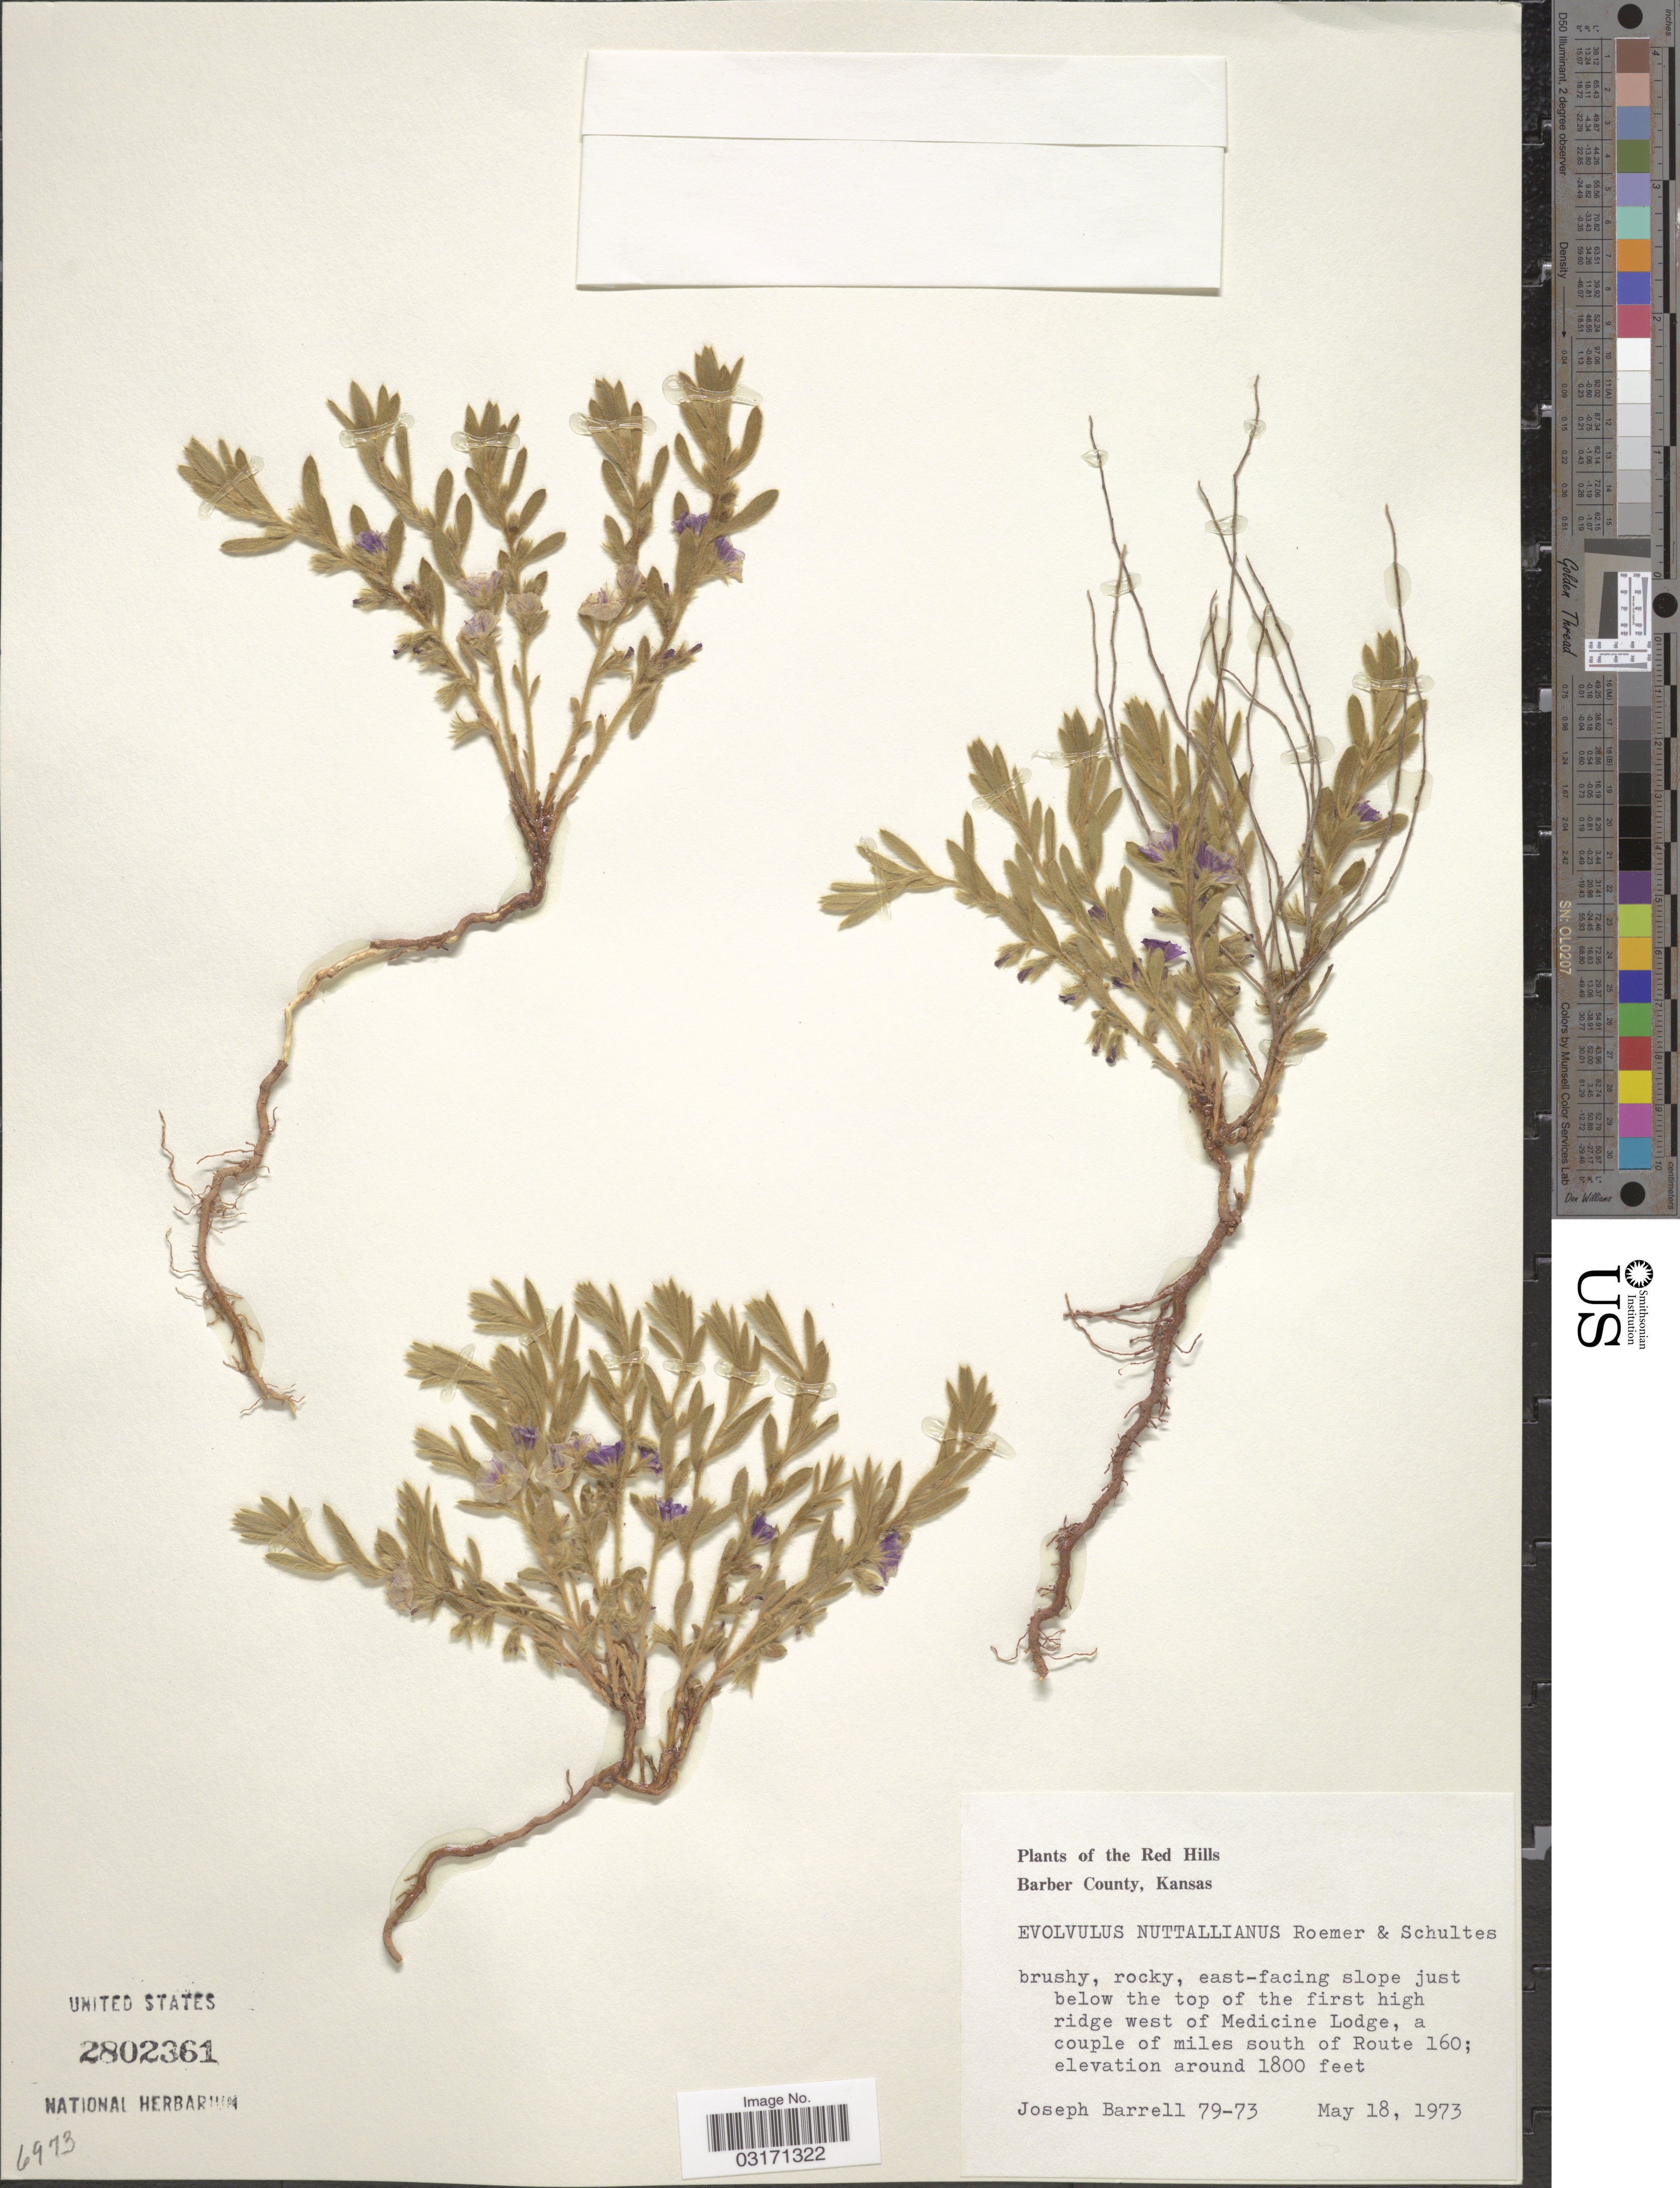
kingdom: Plantae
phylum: Tracheophyta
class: Magnoliopsida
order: Solanales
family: Convolvulaceae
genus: Evolvulus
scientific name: Evolvulus nuttallianus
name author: Roem. & Schult.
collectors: J. Barrell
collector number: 79-73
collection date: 1973-05-18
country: United States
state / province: Kansas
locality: The Red Hills. Barber County, east-facing slope just below the top of the first high ridge west of Medcine Lodge, a couple of miles south of Route 160.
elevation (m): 549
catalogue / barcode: US 2802361